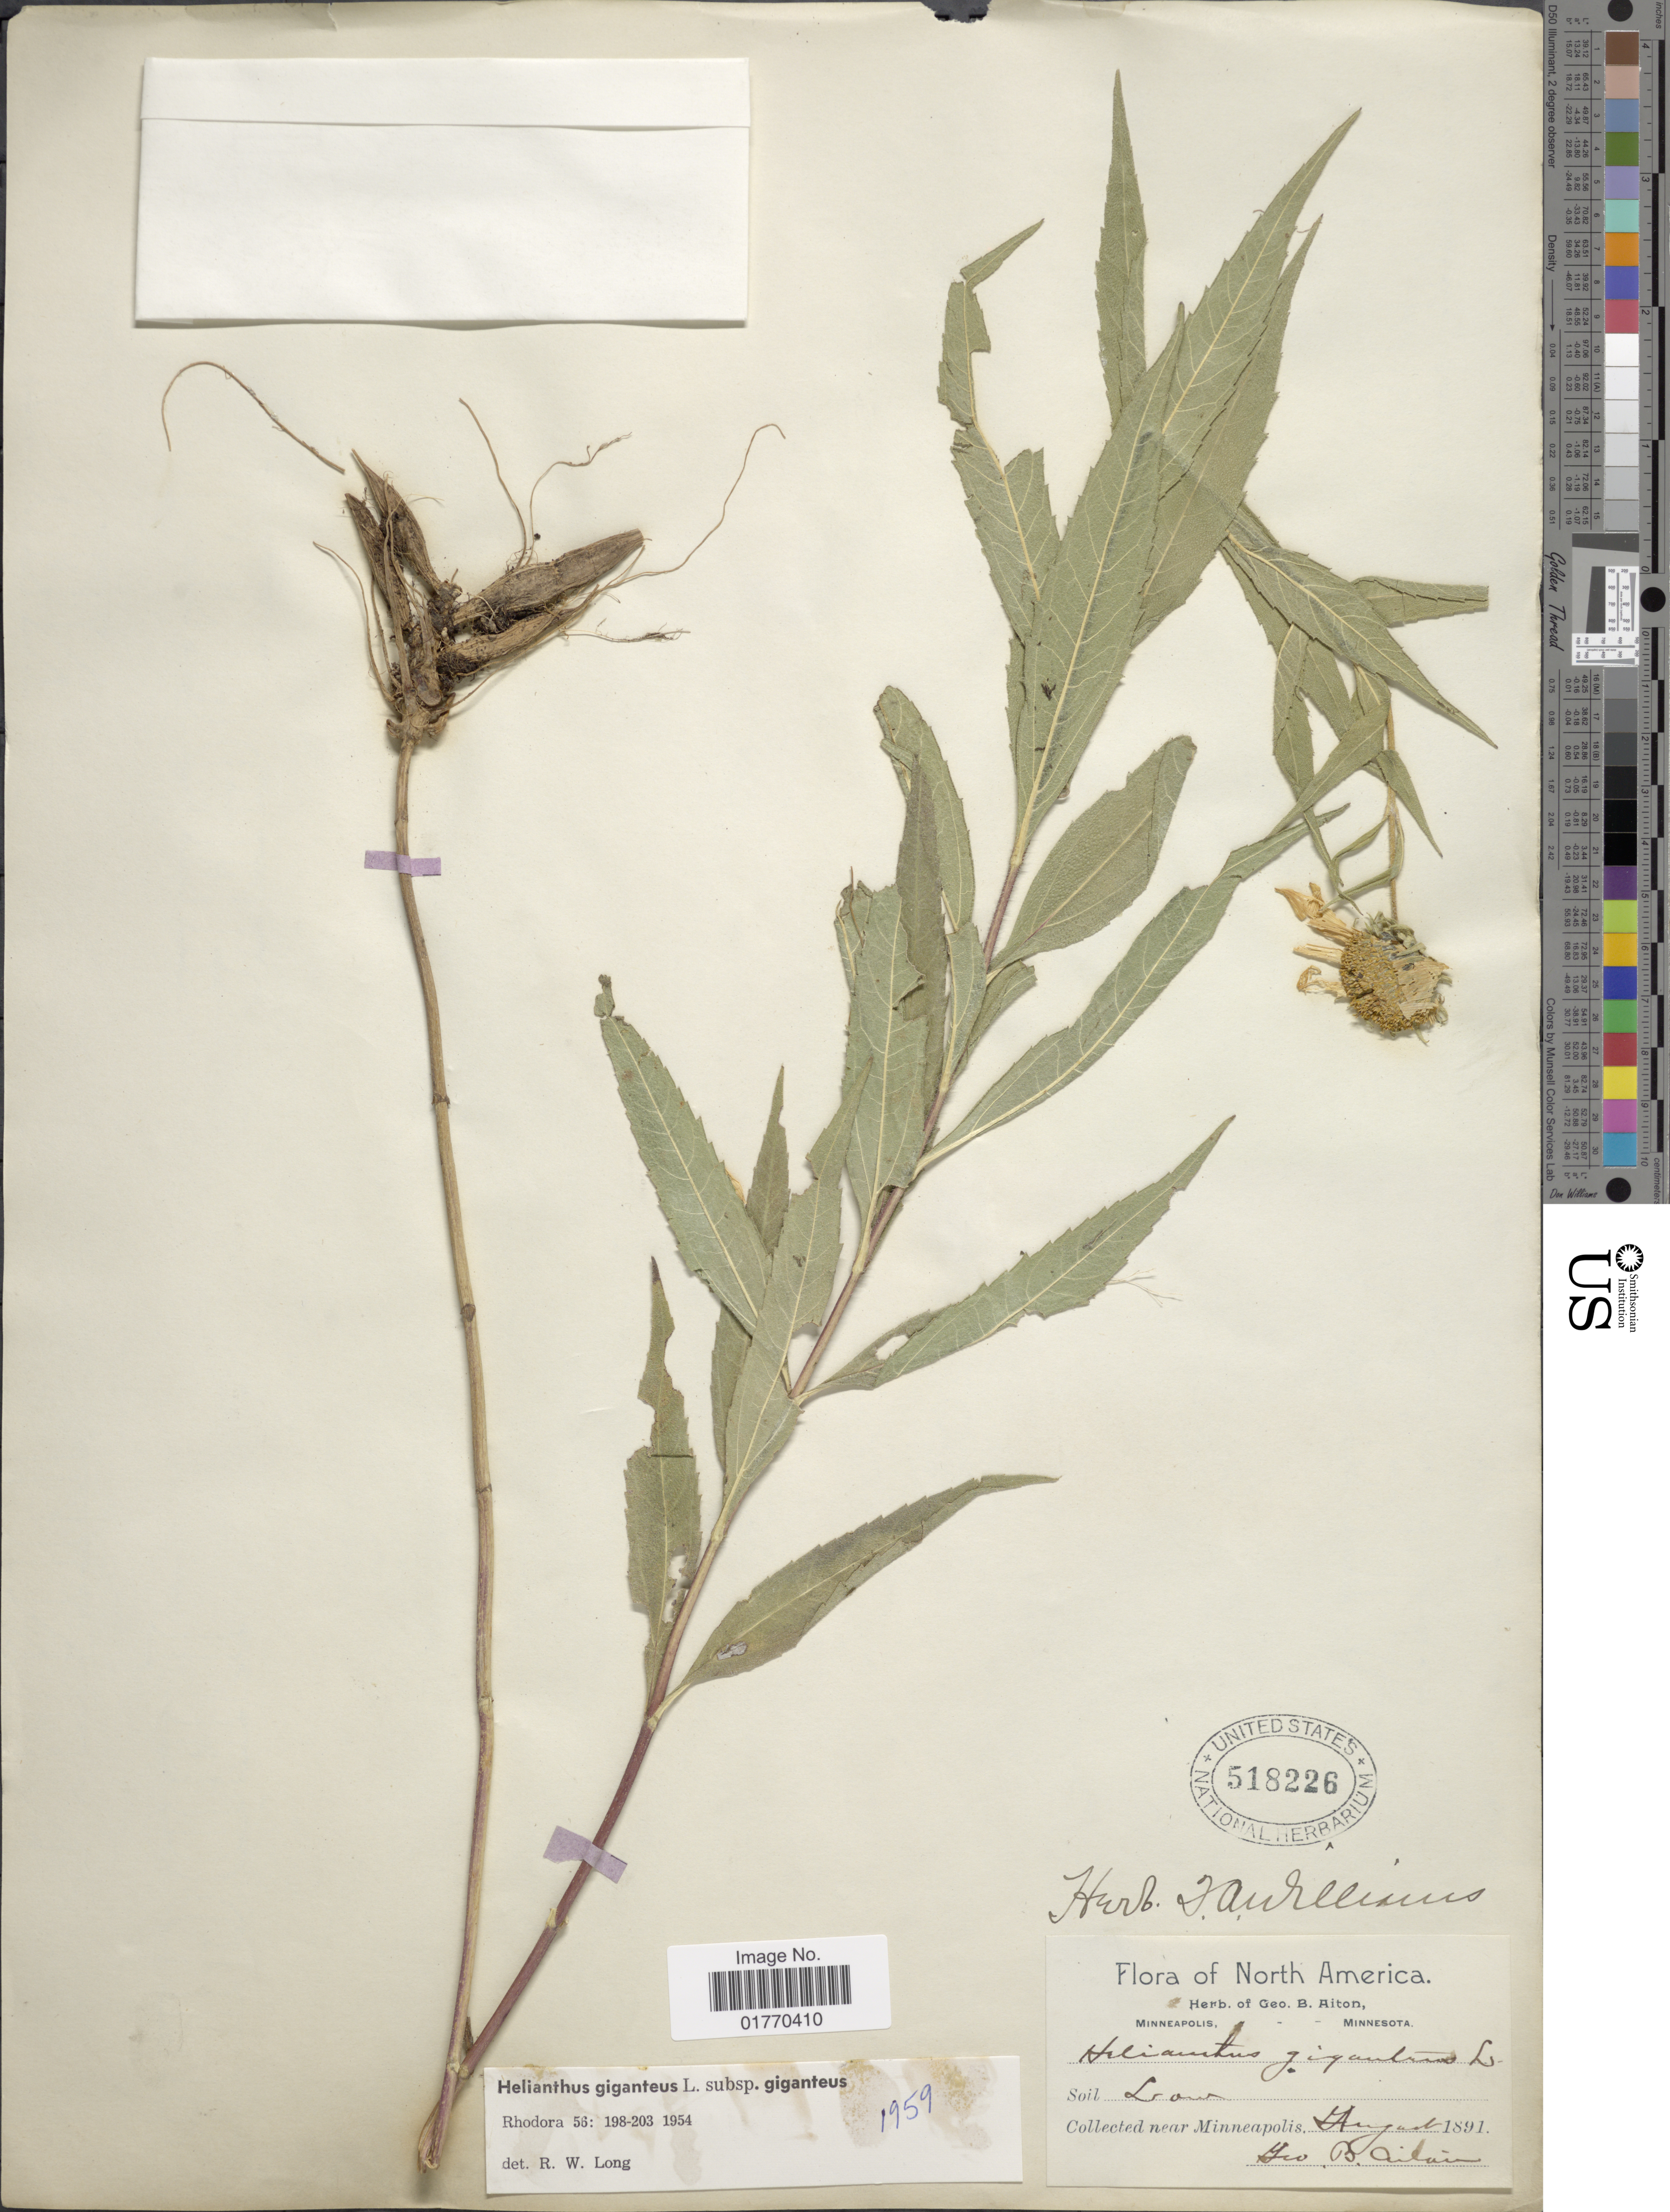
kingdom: Plantae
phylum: Tracheophyta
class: Magnoliopsida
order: Asterales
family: Asteraceae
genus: Helianthus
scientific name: Helianthus giganteus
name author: L.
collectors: G. B. Aiton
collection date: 1891-08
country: United States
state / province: Minnesota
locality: Minneapolis, near Minneapolis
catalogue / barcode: US 518226